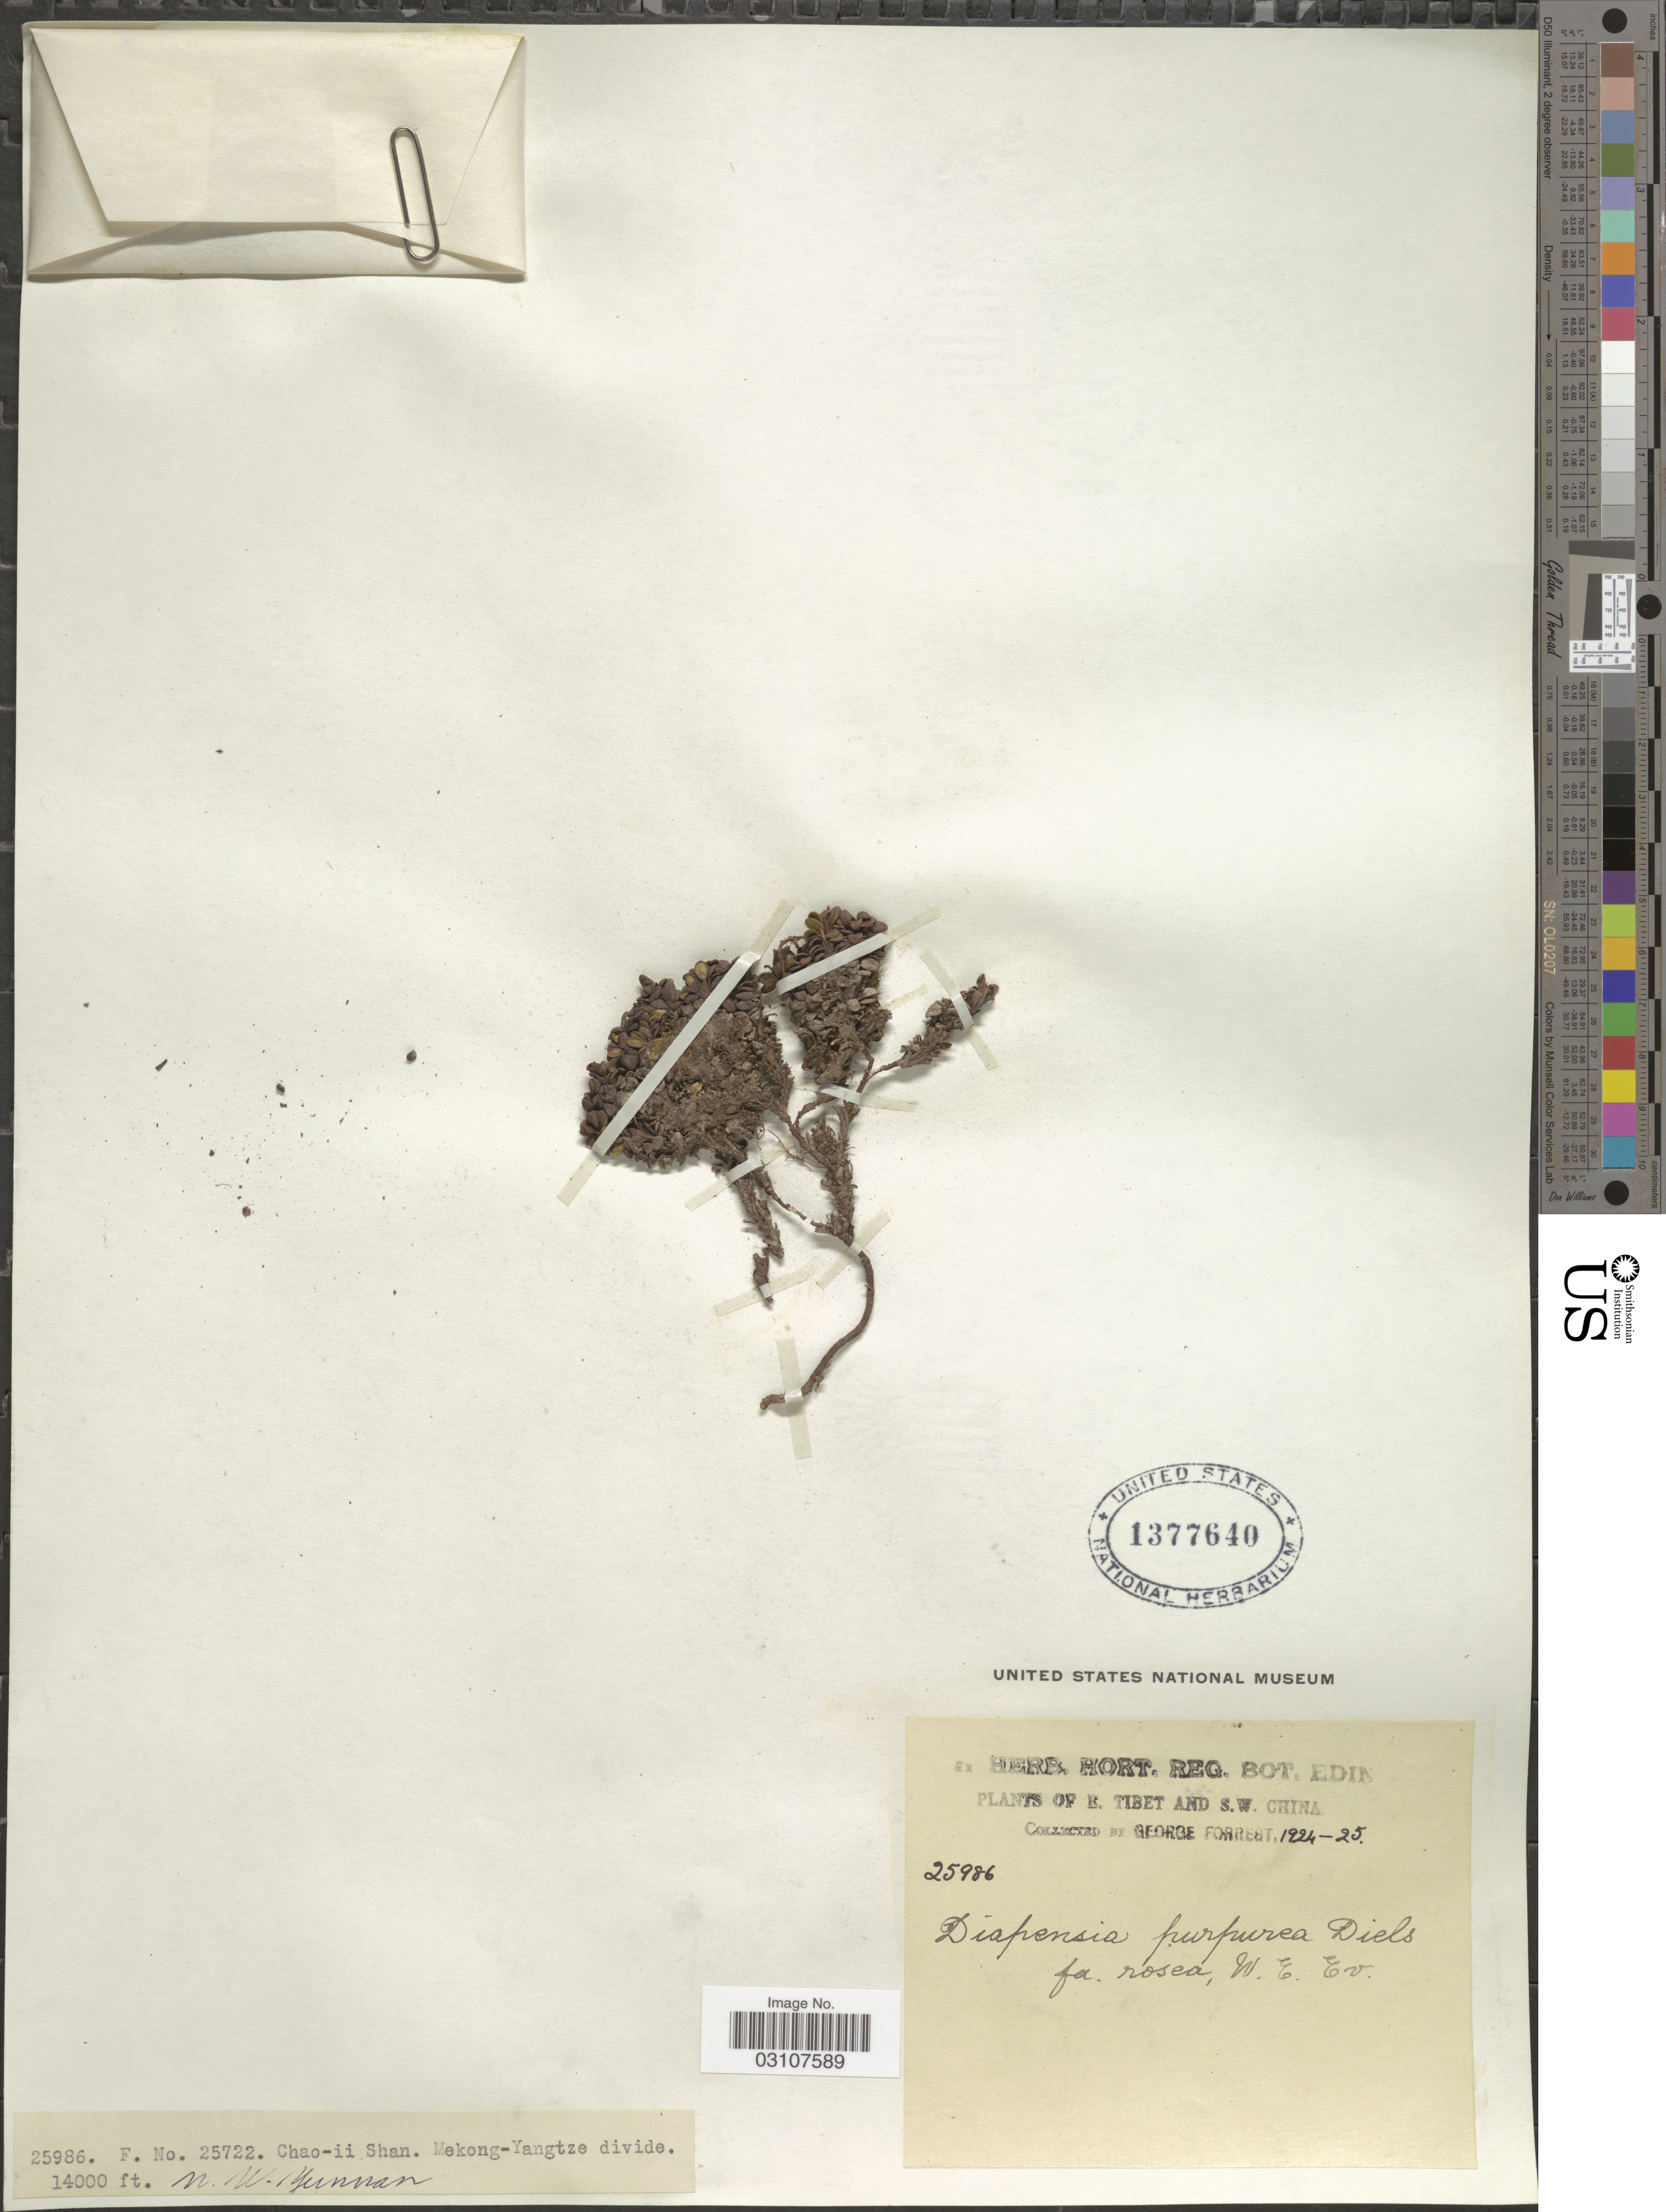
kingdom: Plantae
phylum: Tracheophyta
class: Magnoliopsida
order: Ericales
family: Diapensiaceae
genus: Diapensia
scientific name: Diapensia purpurea f. rosea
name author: W.E. Evans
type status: Isosyntype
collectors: G. Forrest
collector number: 25986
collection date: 1924/1925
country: China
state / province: Yunnan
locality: E. Tibet and S.W. China. Chao-ii Shan, Mekong-Yangtze divide, N.W. Yunnan.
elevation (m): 4267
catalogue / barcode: US 1377640